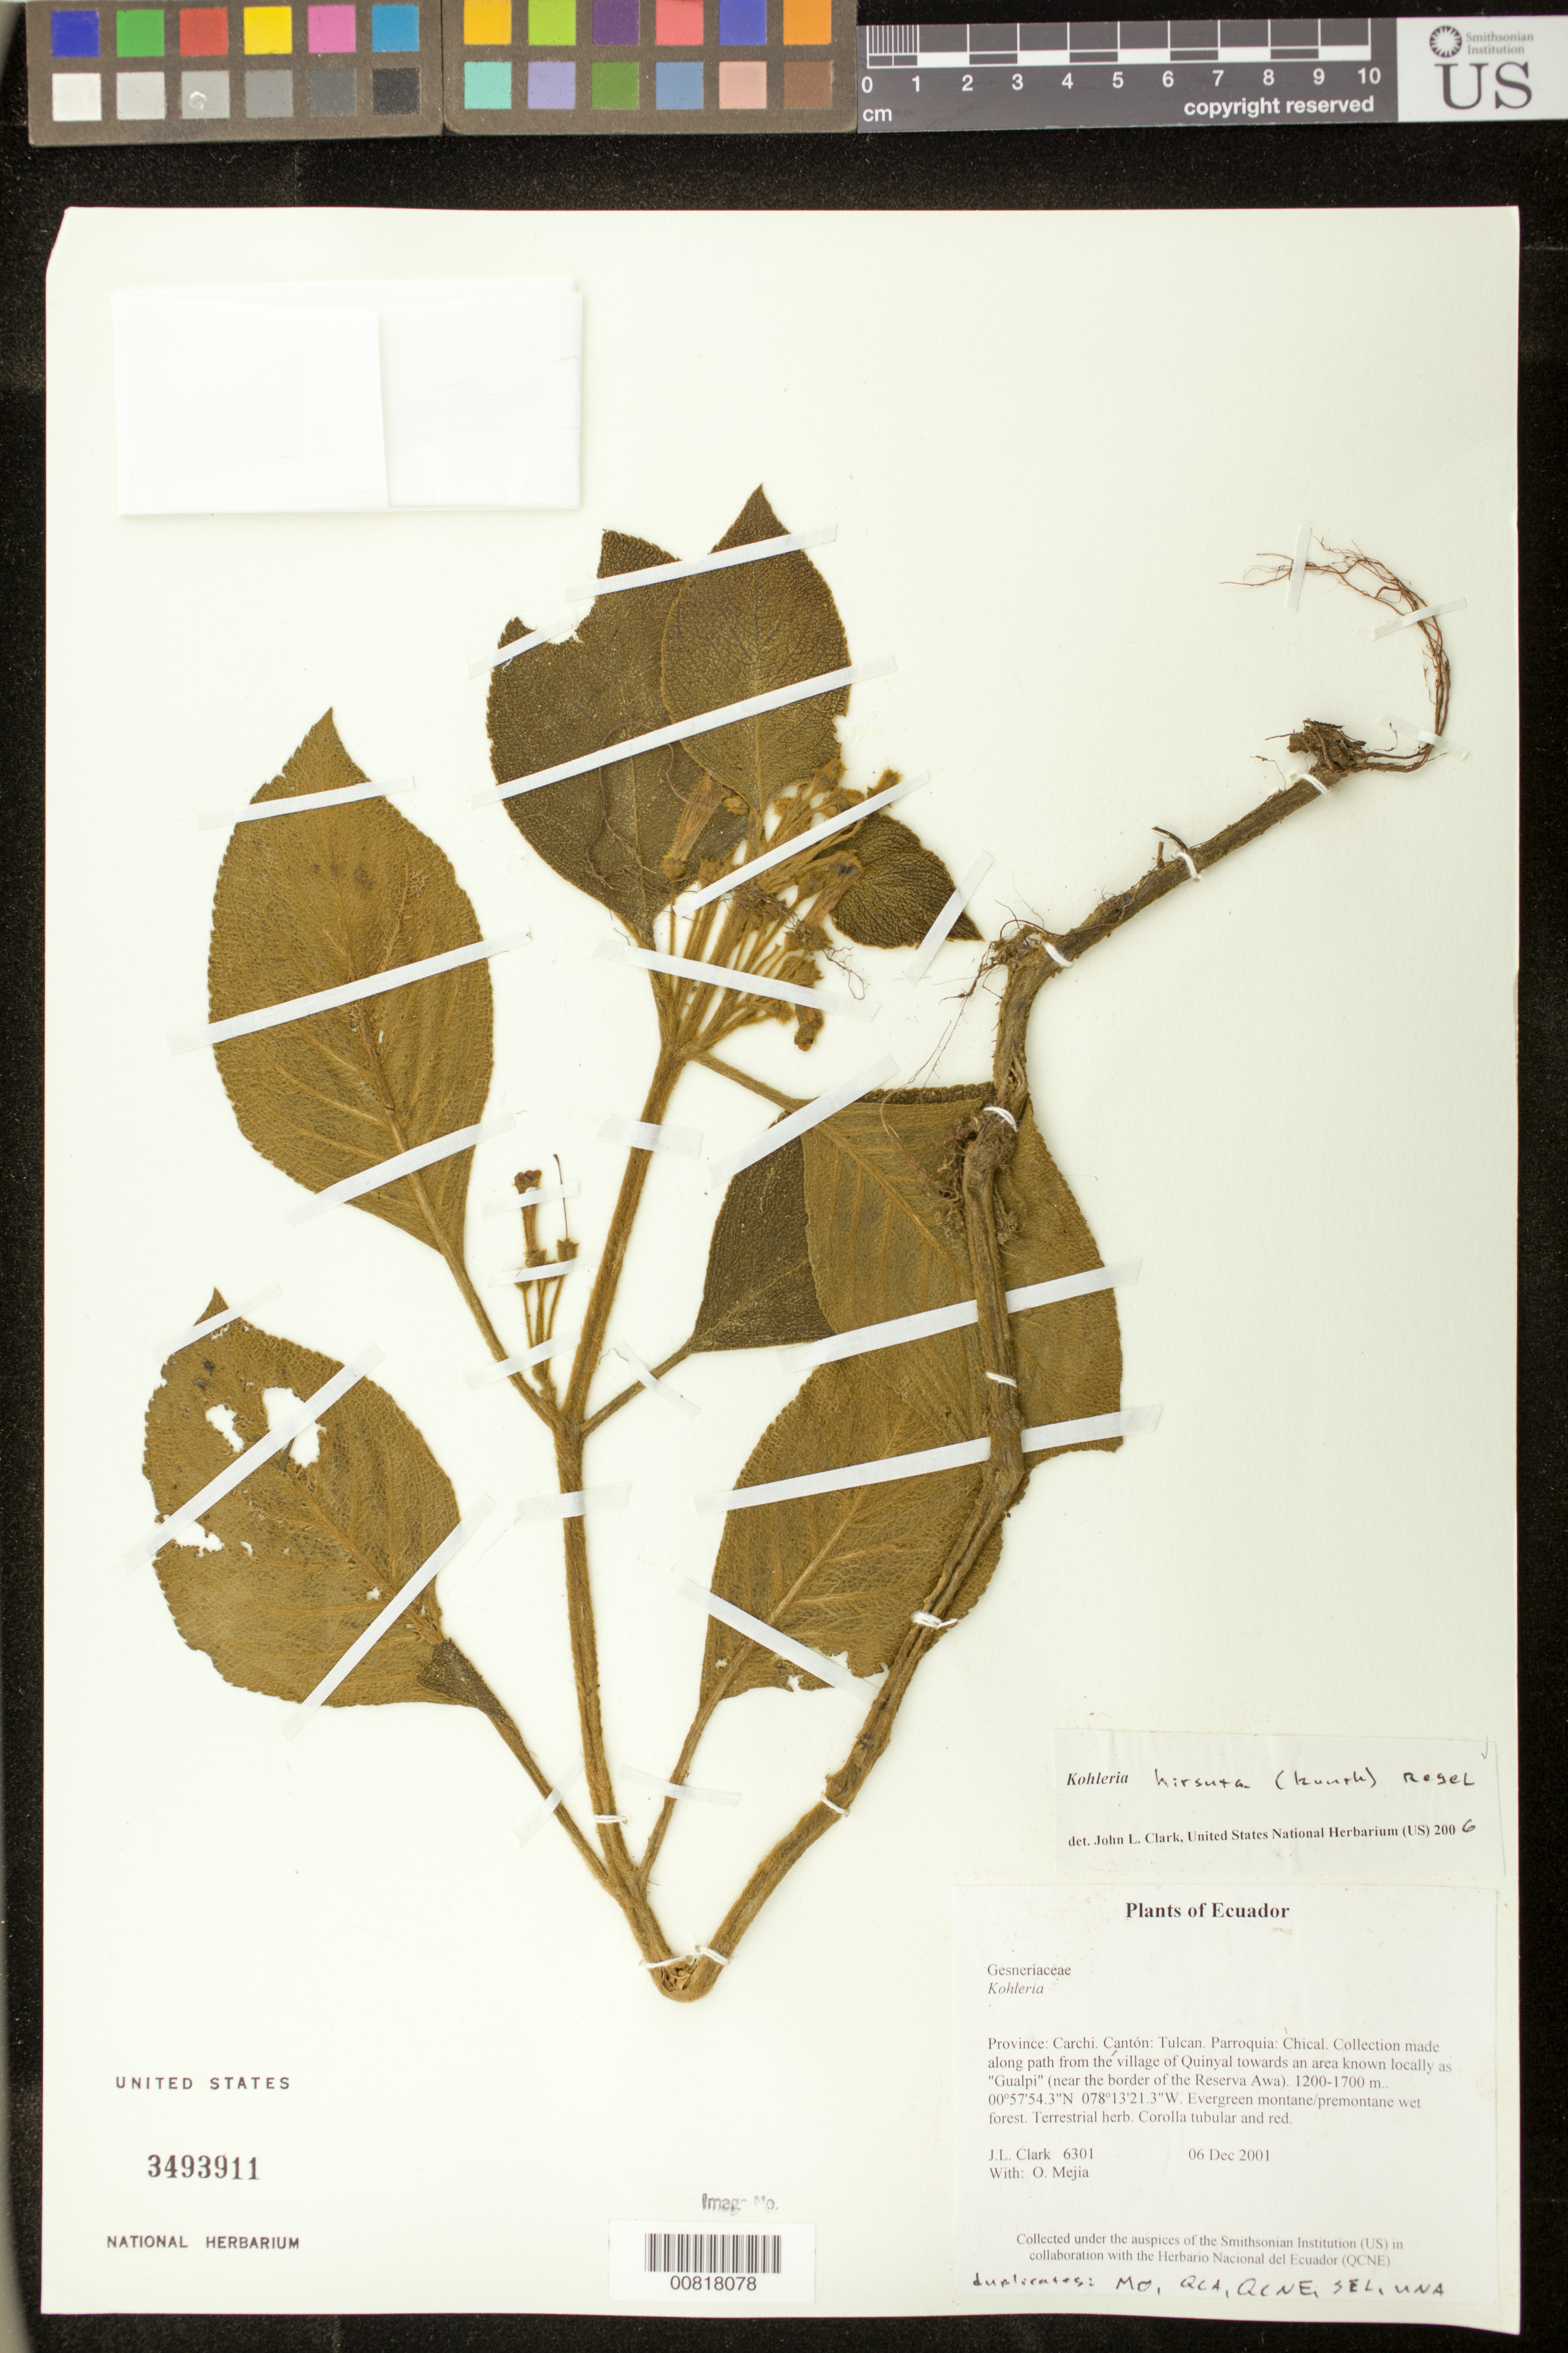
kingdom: Plantae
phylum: Tracheophyta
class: Magnoliopsida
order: Lamiales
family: Gesneriaceae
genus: Kohleria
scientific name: Kohleria hirsuta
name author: (Kunth) Regel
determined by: Clark, J. L., (SEL), The Marie Selby Botanical Garden (UNITED STATES)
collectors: J. L. Clark & O. Mejia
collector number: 6301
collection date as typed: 06 Dec 2001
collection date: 2001-12-06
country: Ecuador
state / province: Carchi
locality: Tulcan. Parroquia: Chical. Collection made along path from the village of Quinyal towards an area known locally as "Gualpi" (near the border of the Reserva Awa).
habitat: Evergreen montane/premontane wet forest.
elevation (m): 1200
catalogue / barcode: US 3493911